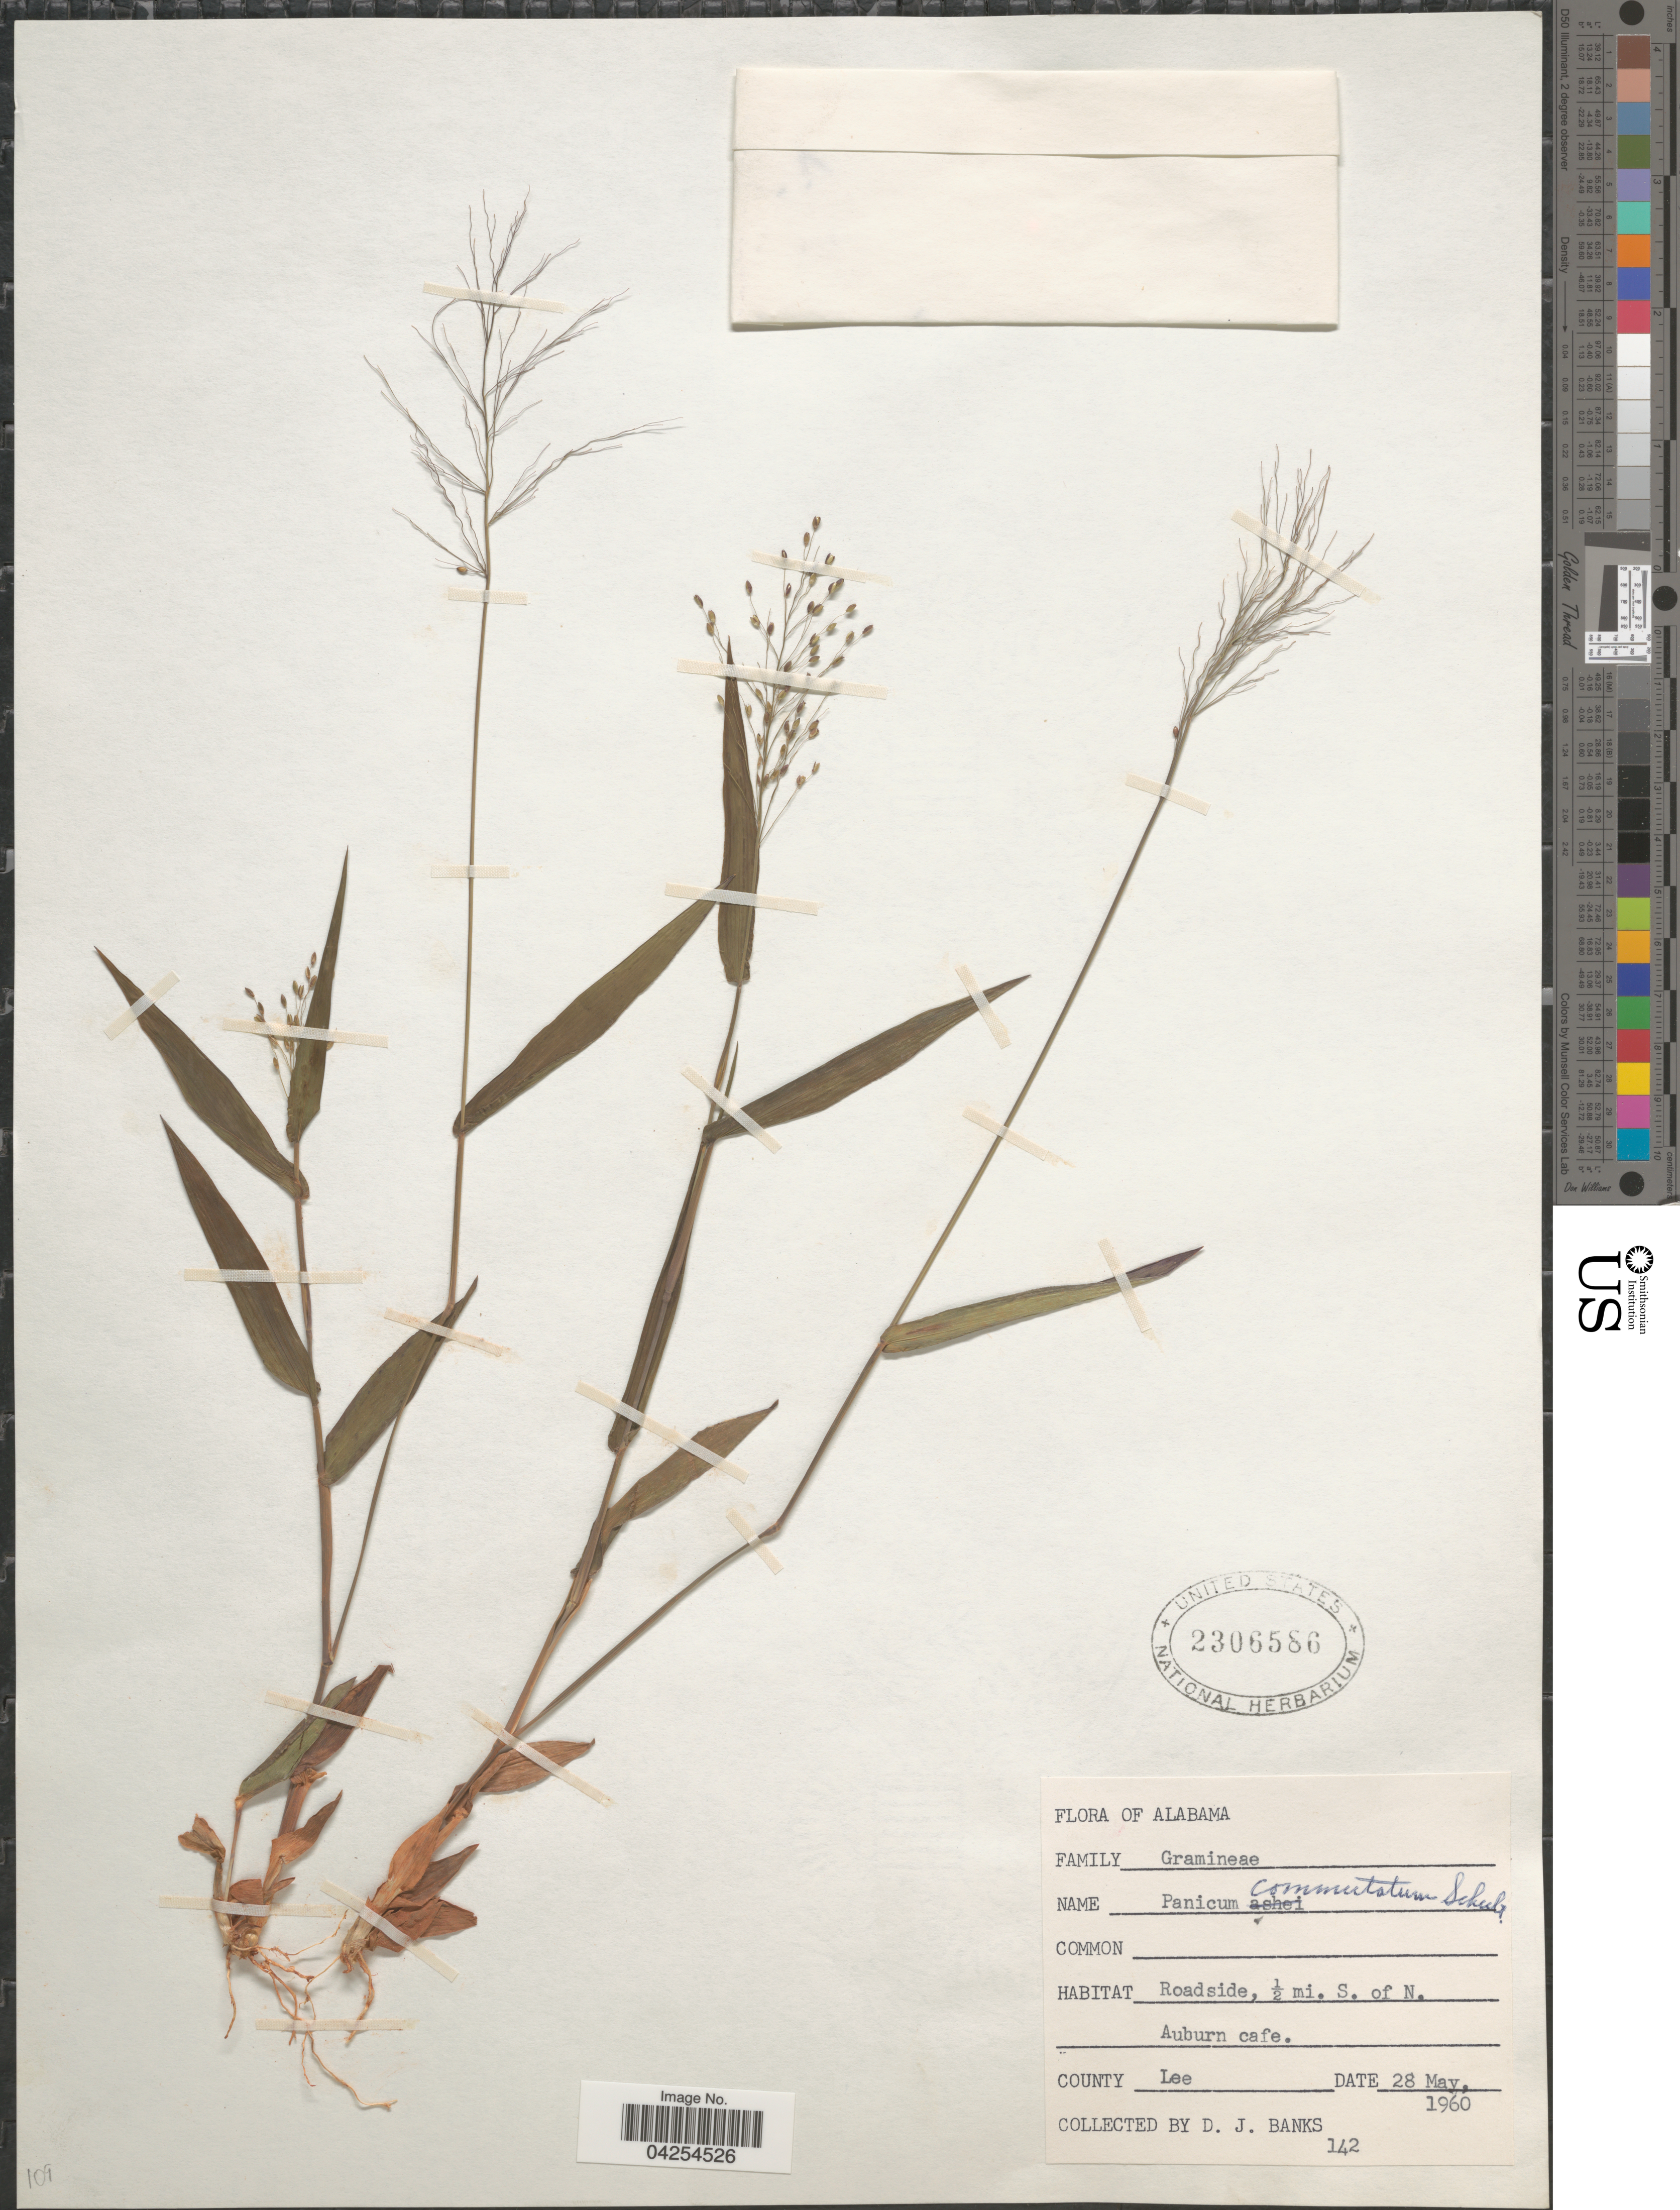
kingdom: Plantae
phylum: Tracheophyta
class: Liliopsida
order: Poales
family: Poaceae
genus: Dichanthelium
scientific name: Dichanthelium commutatum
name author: (Schult.) Gould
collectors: D. J. Banks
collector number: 142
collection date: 1960-05-28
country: United States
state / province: Alabama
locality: Roadside, 1/2 mi. S. of N. Auburn cafe. County Lee.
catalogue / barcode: US 2306586